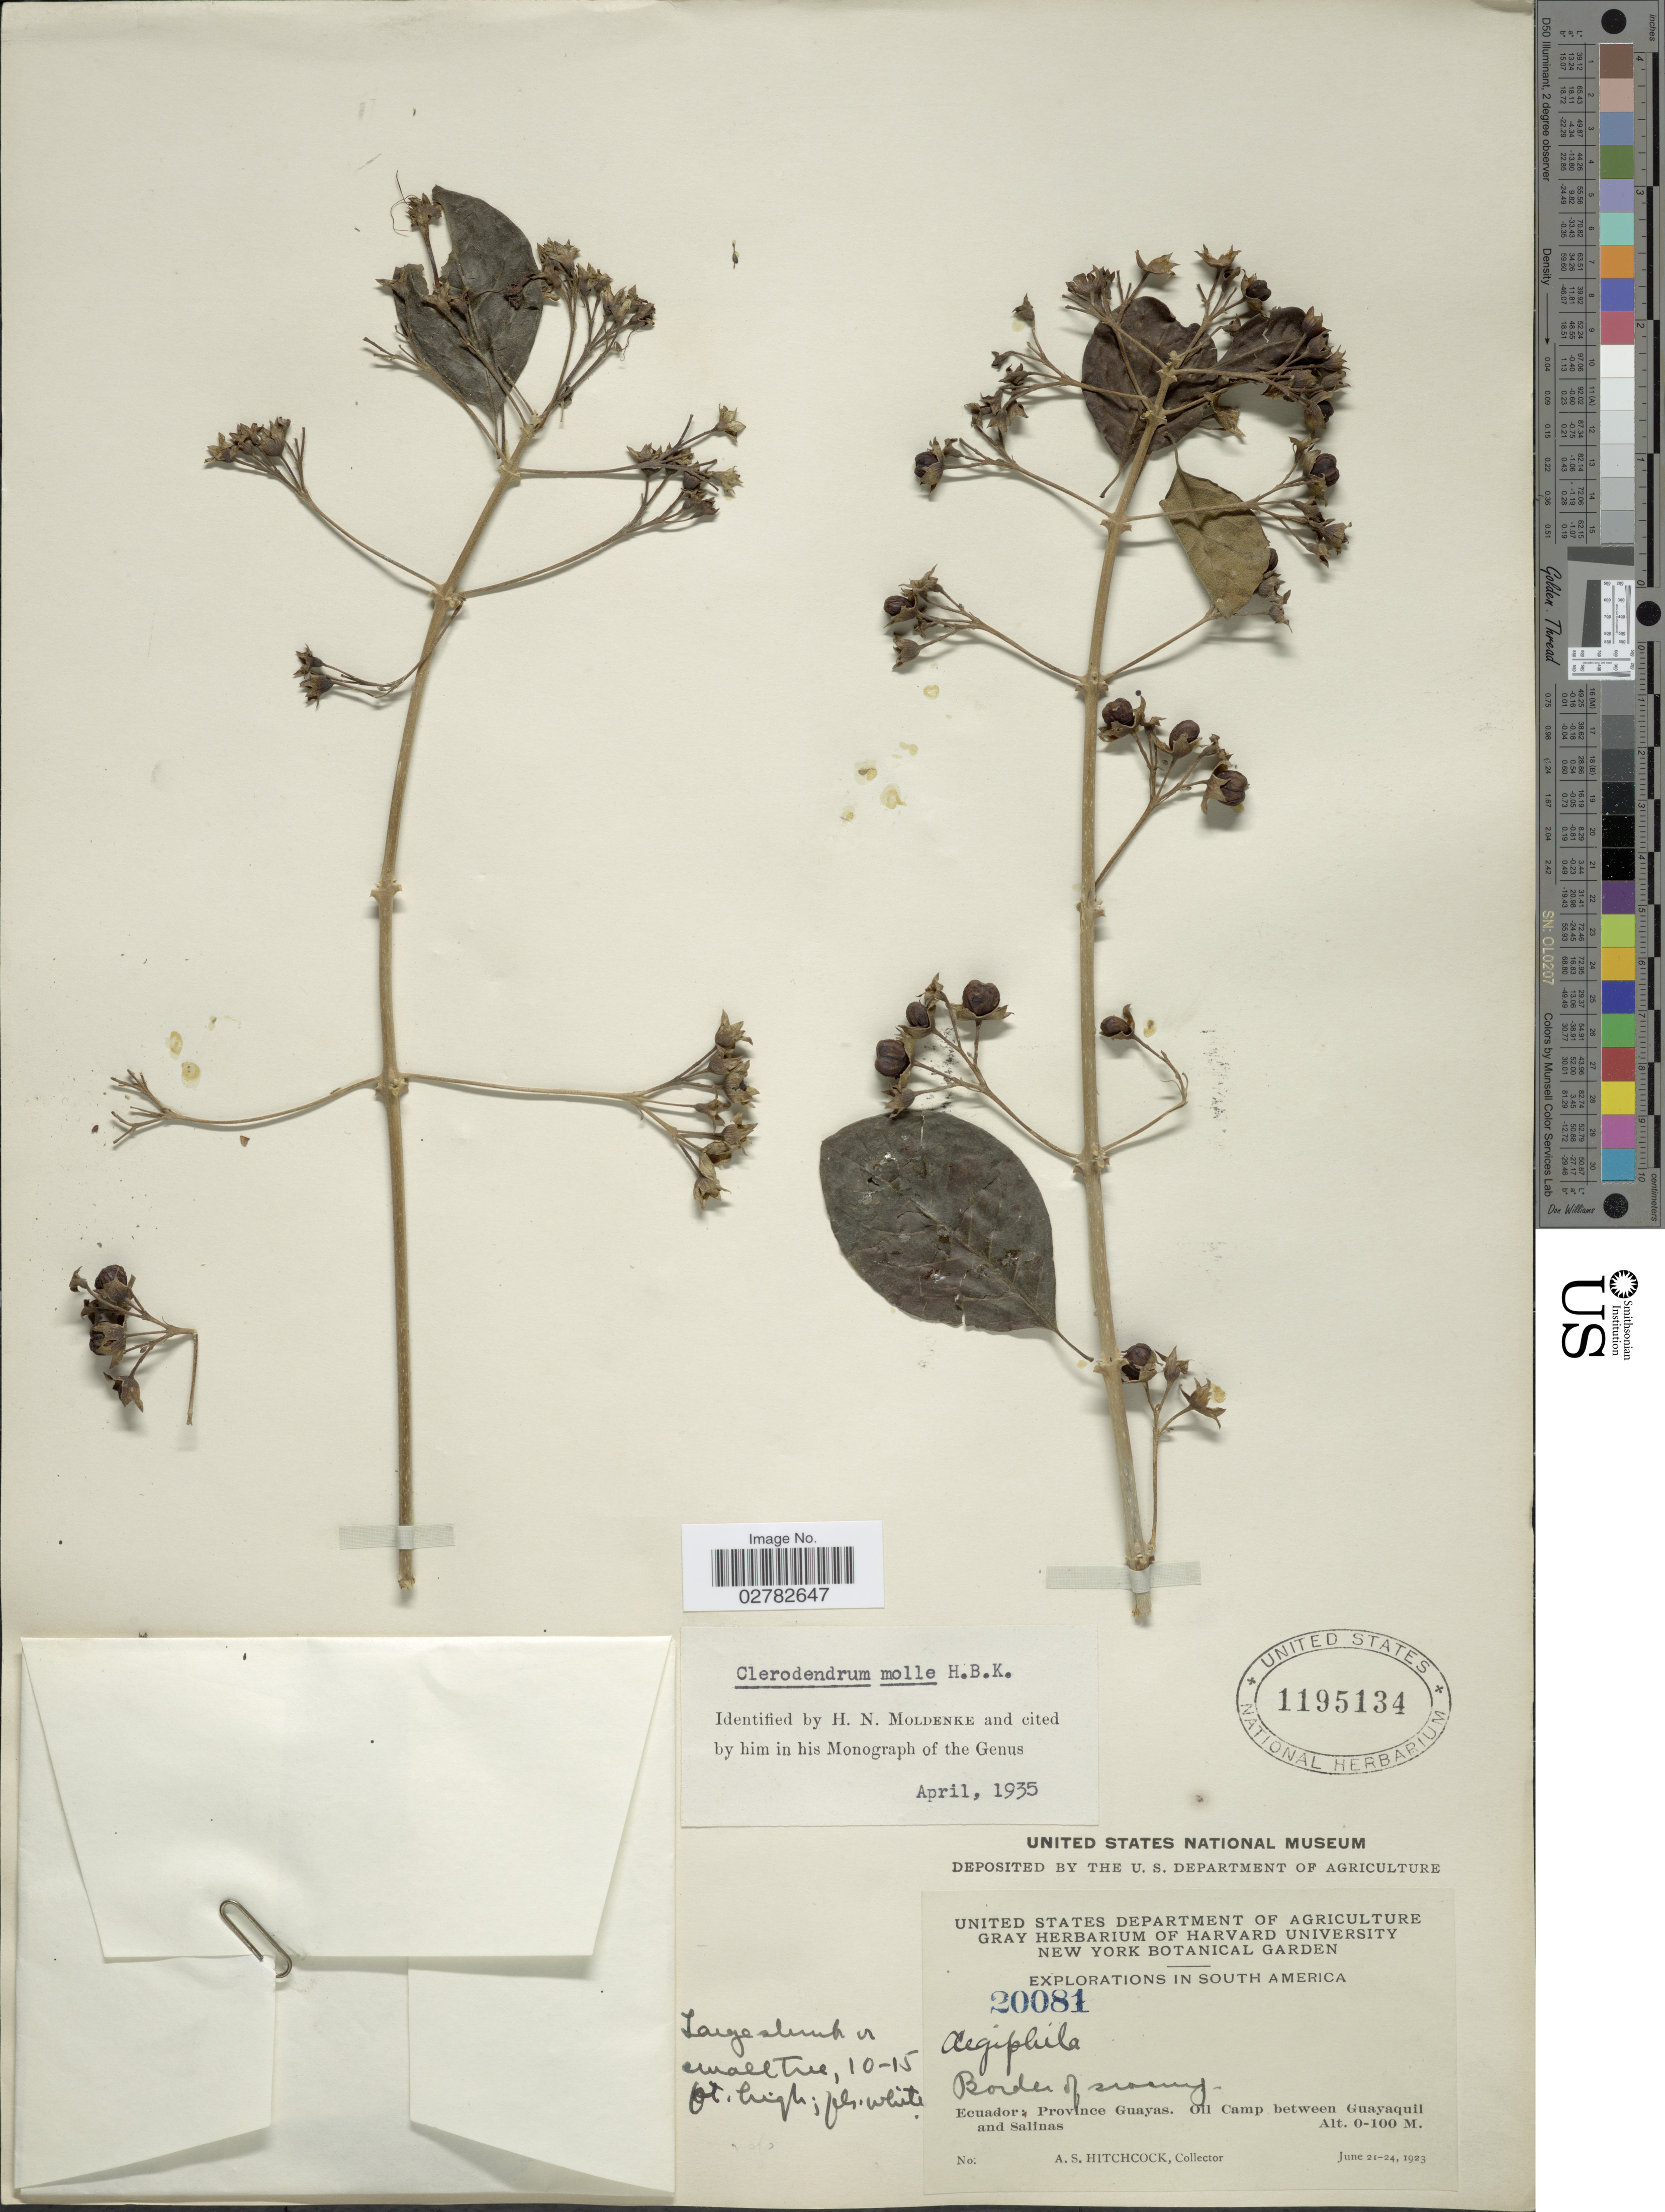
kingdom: Plantae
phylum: Tracheophyta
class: Magnoliopsida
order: Lamiales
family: Lamiaceae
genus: Clerodendrum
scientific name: Clerodendrum molle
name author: Kunth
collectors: A. S. Hitchcock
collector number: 20081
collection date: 1923-06-21/1923-06-24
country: Ecuador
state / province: Guayas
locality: Province Guayas. Oil Camp between Guayaquil and Salinas.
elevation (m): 0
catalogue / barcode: US 1195134